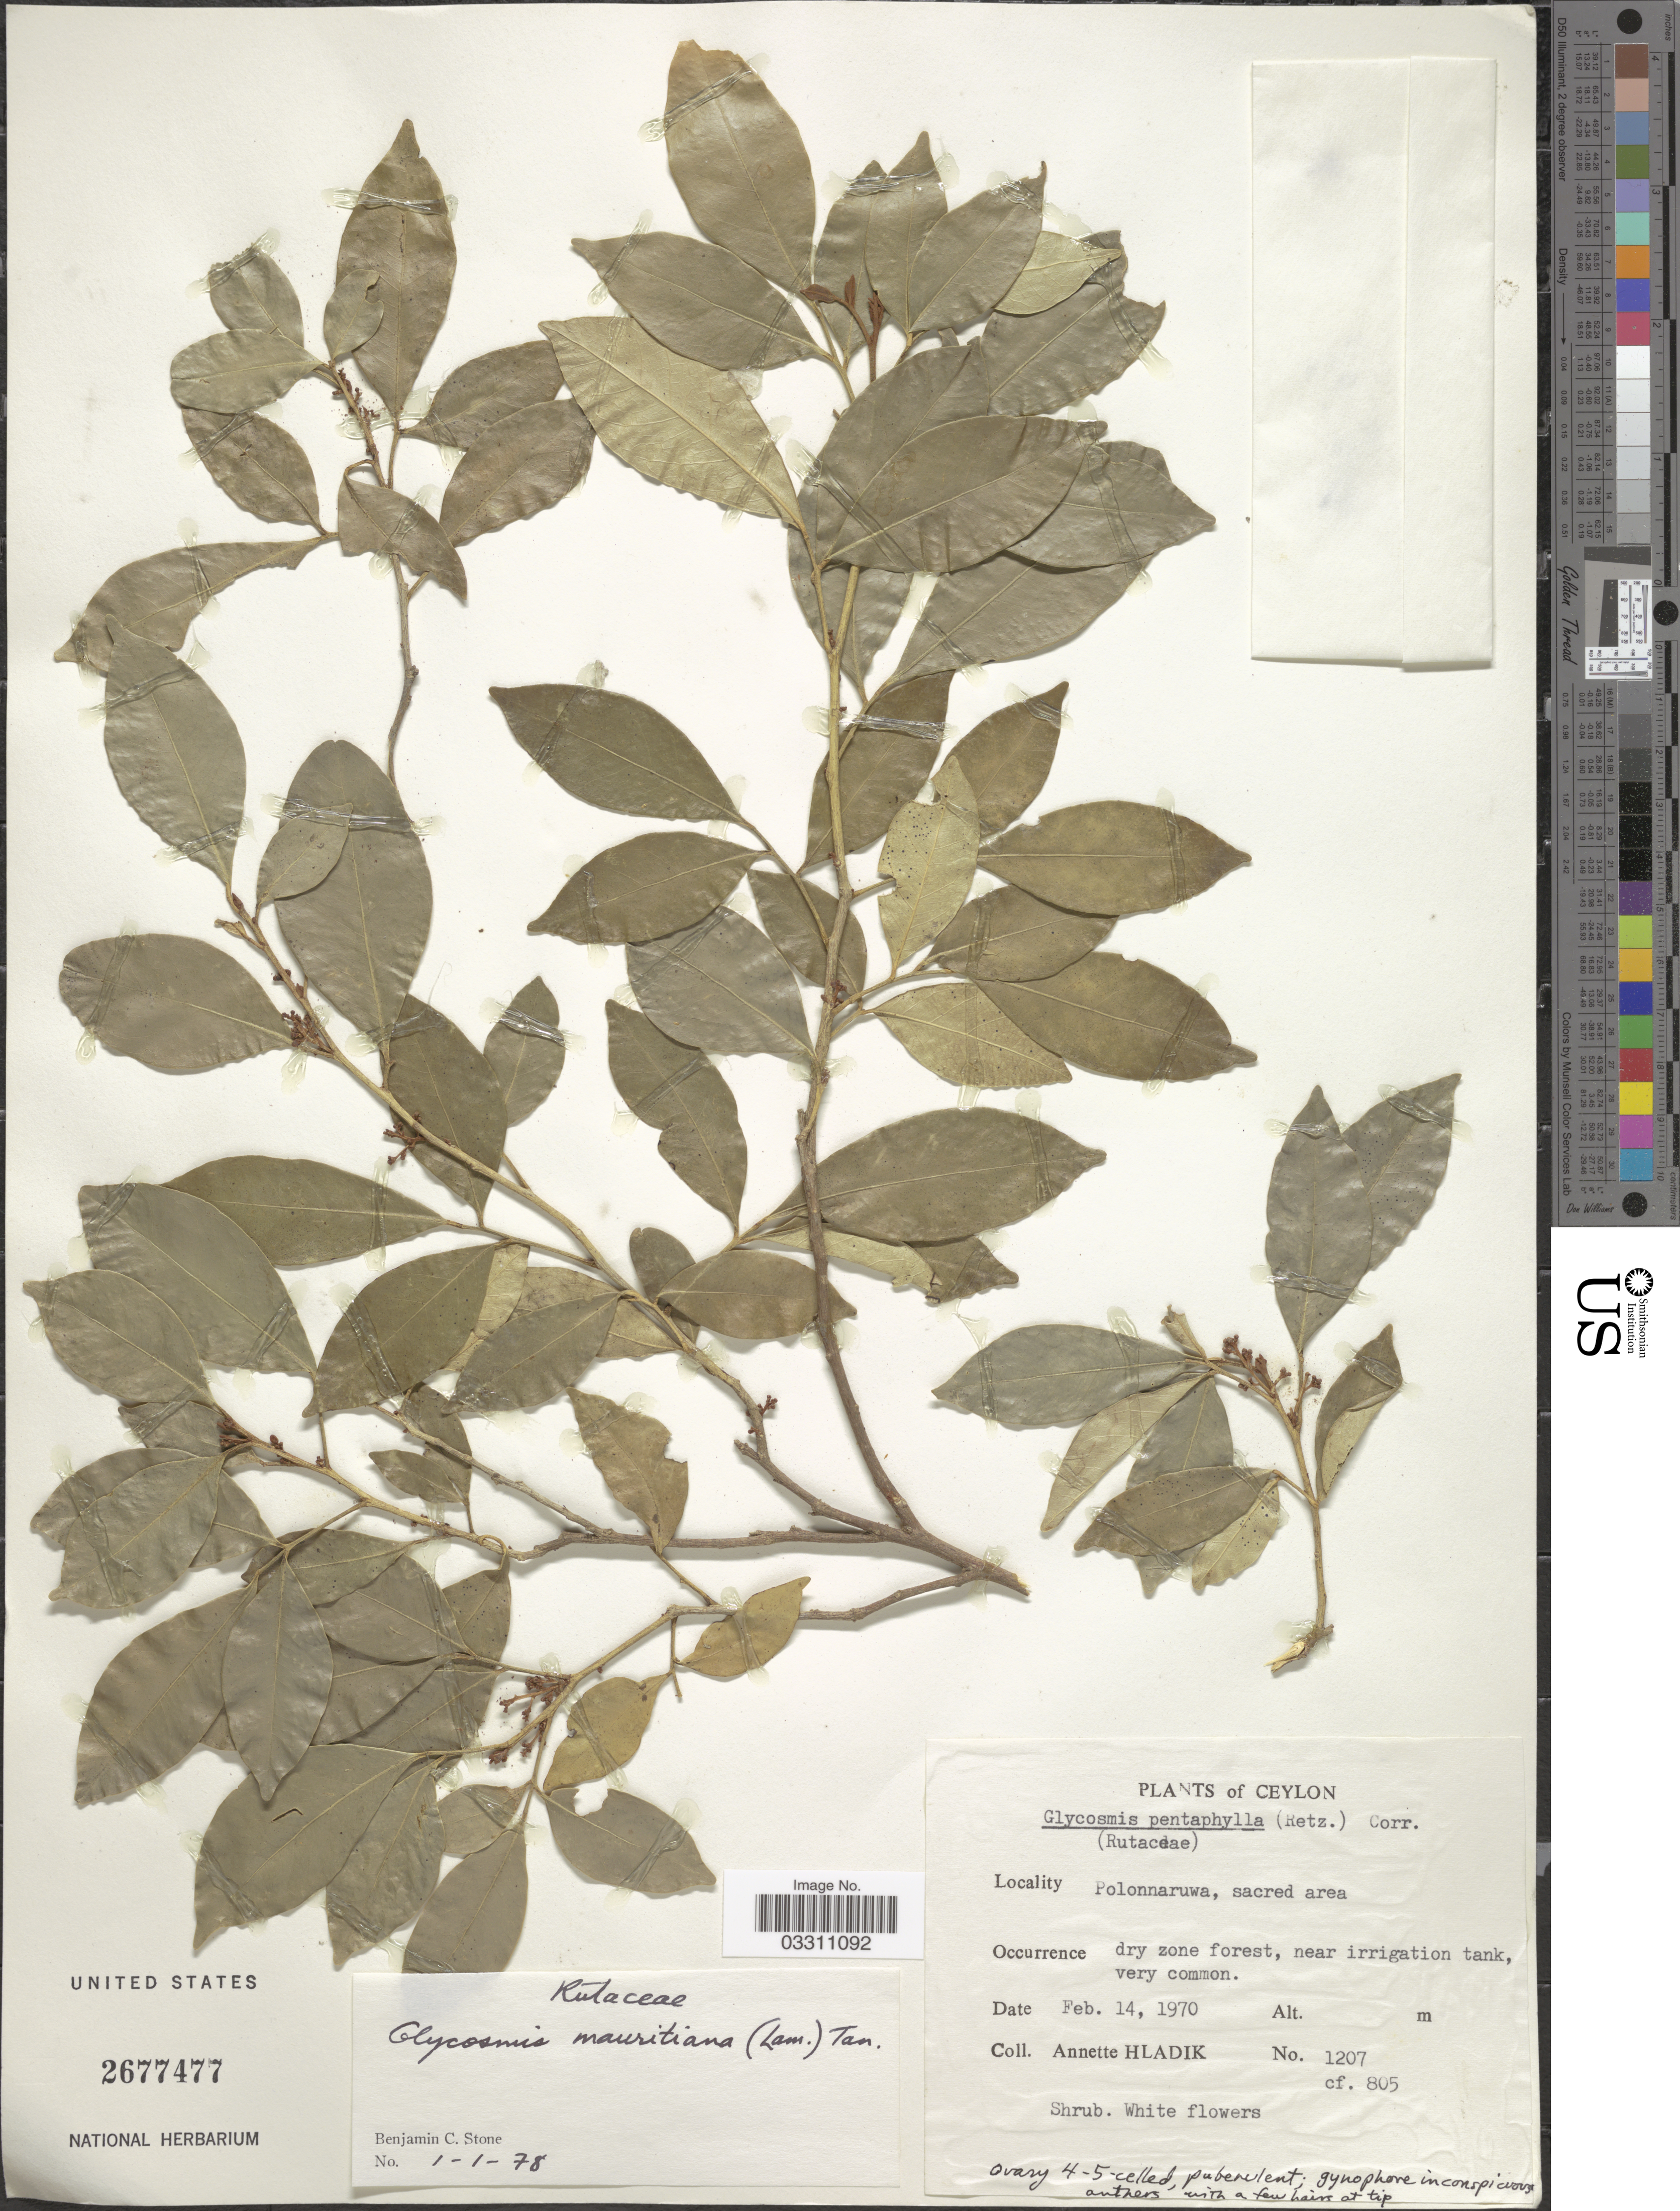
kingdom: Plantae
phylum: Tracheophyta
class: Magnoliopsida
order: Sapindales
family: Rutaceae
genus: Glycosmis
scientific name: Glycosmis mauritiana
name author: (Lamkey) Tanaka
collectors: A. Hladik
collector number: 1207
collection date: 1970-02-14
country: Sri Lanka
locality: Ceylon, Polonnaruwa - sacred area.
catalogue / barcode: US 2677477